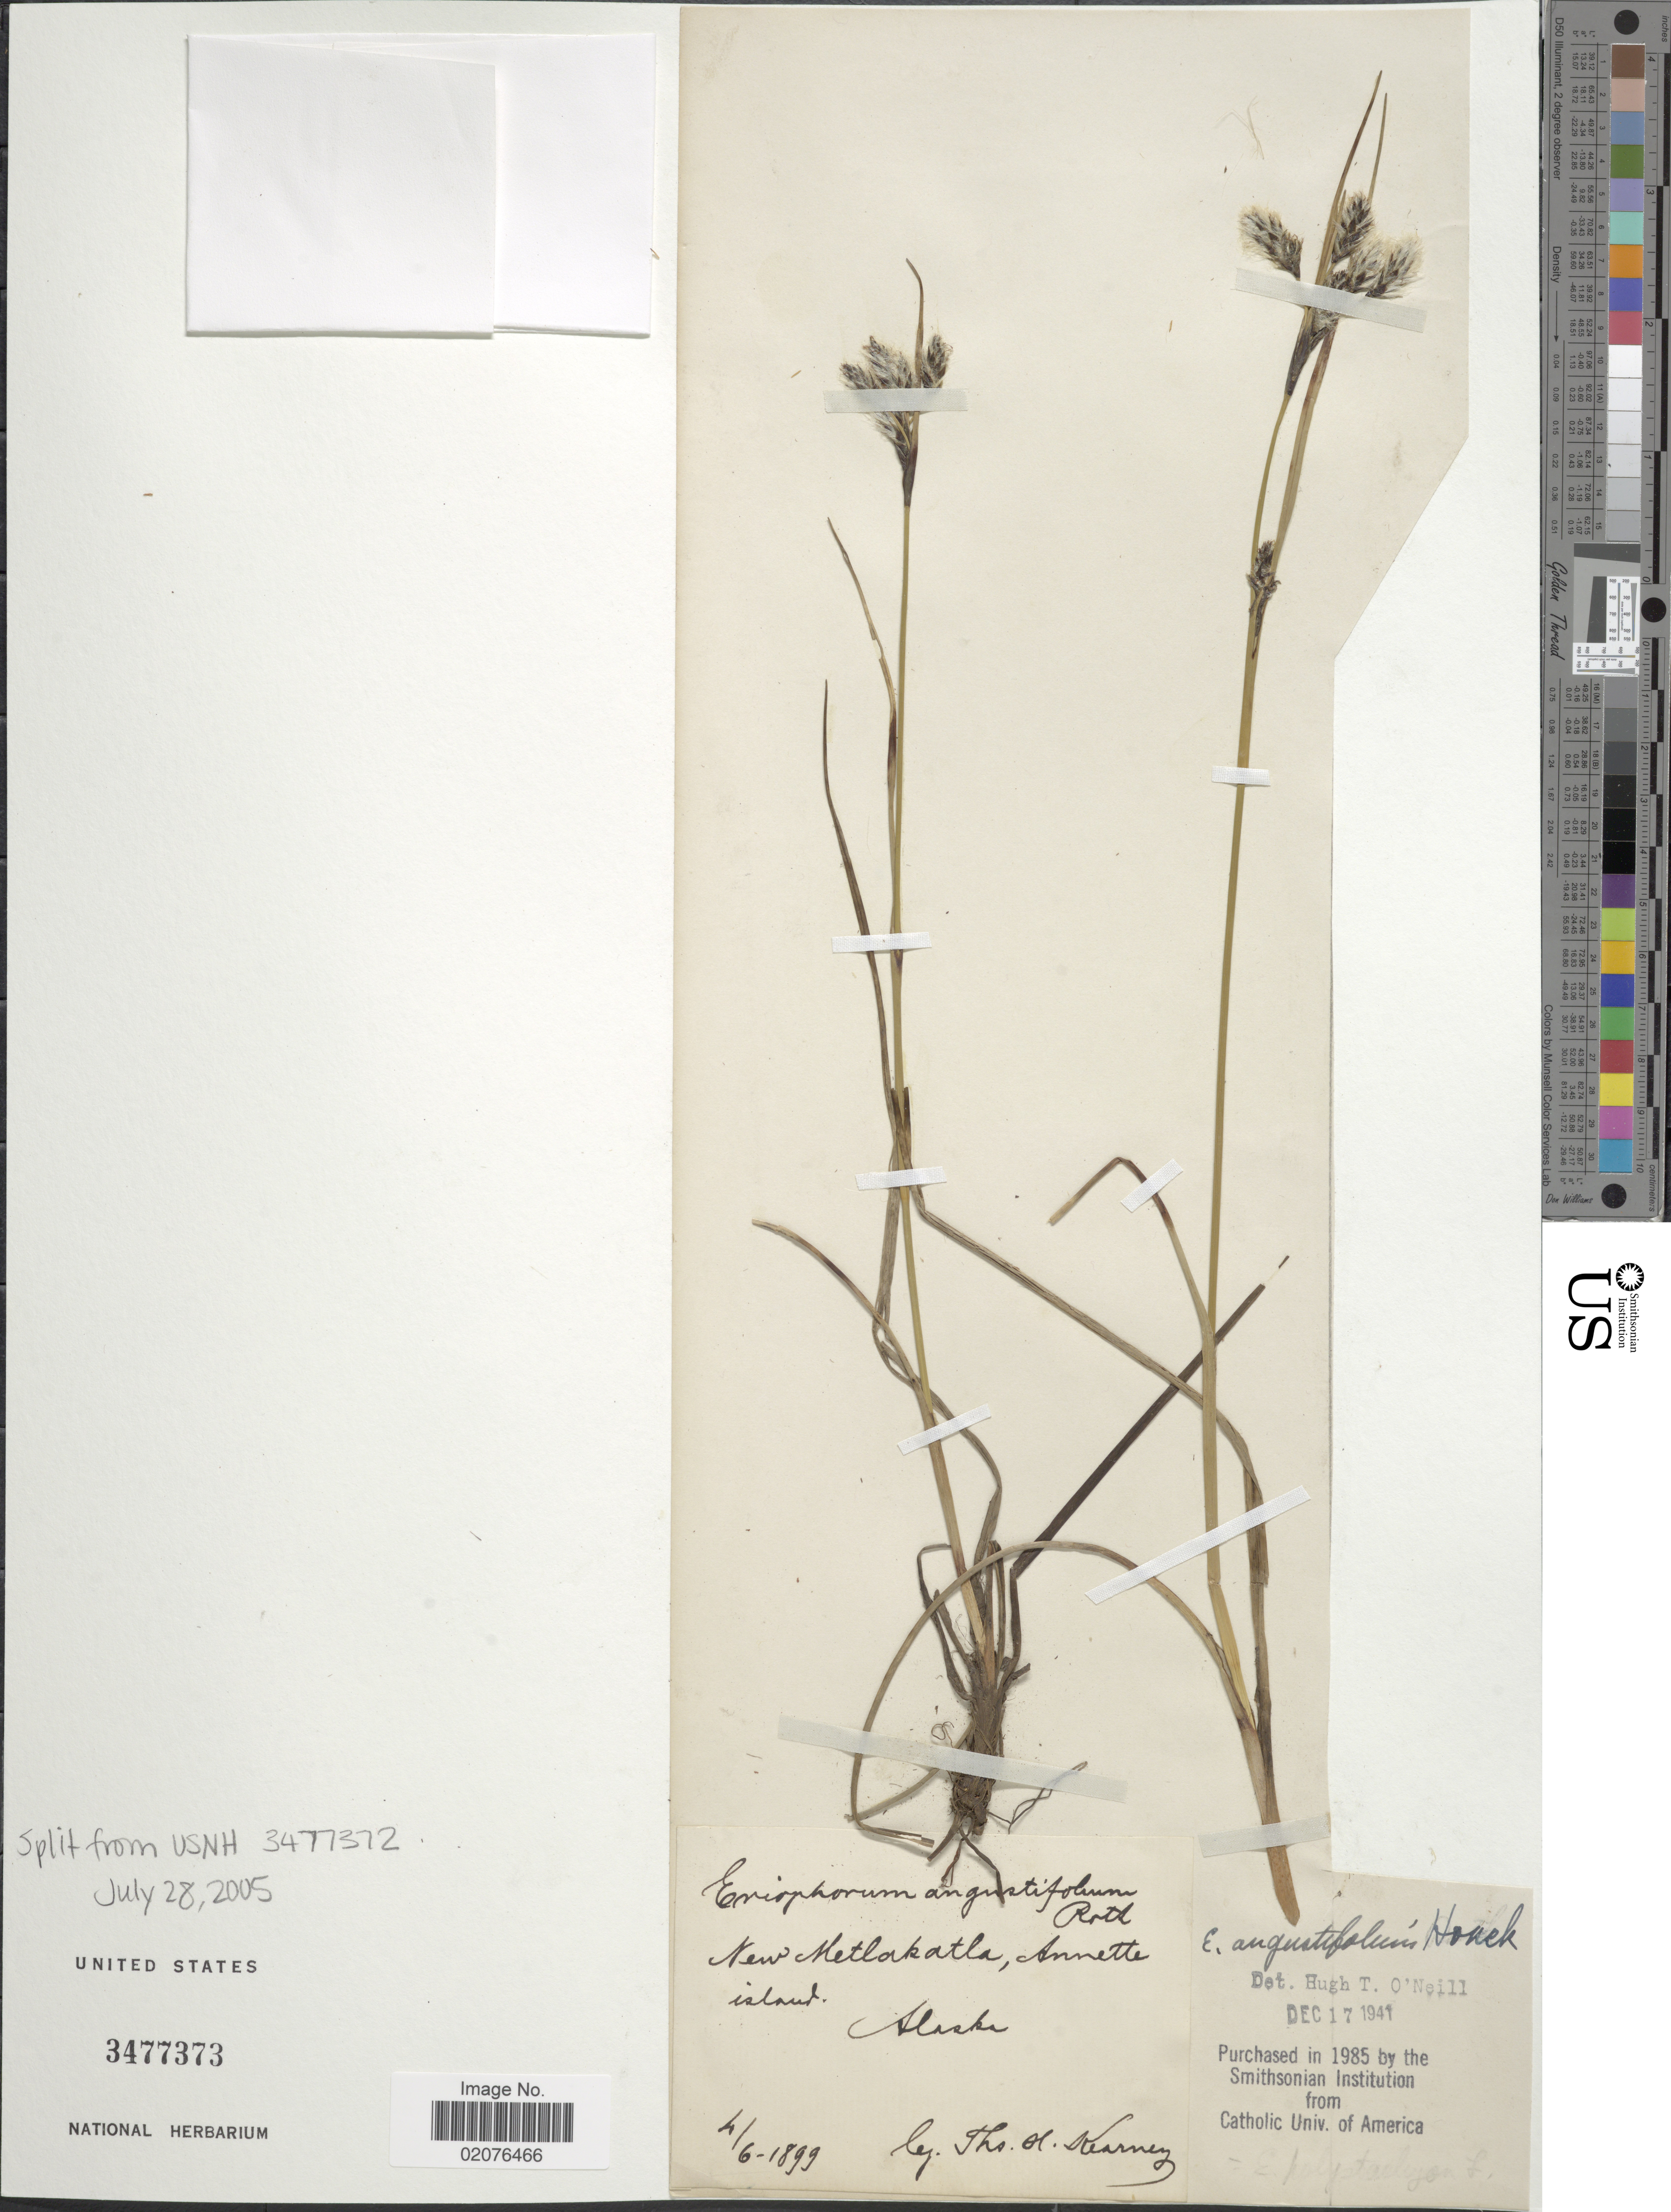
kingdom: Plantae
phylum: Tracheophyta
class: Liliopsida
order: Poales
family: Cyperaceae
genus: Eriophorum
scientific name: Eriophorum angustifolium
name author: Honck.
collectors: T. H. Kearney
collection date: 1899-06-04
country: United States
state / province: Alaska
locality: New Metlakatla, Annette Island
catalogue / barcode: US 3477373